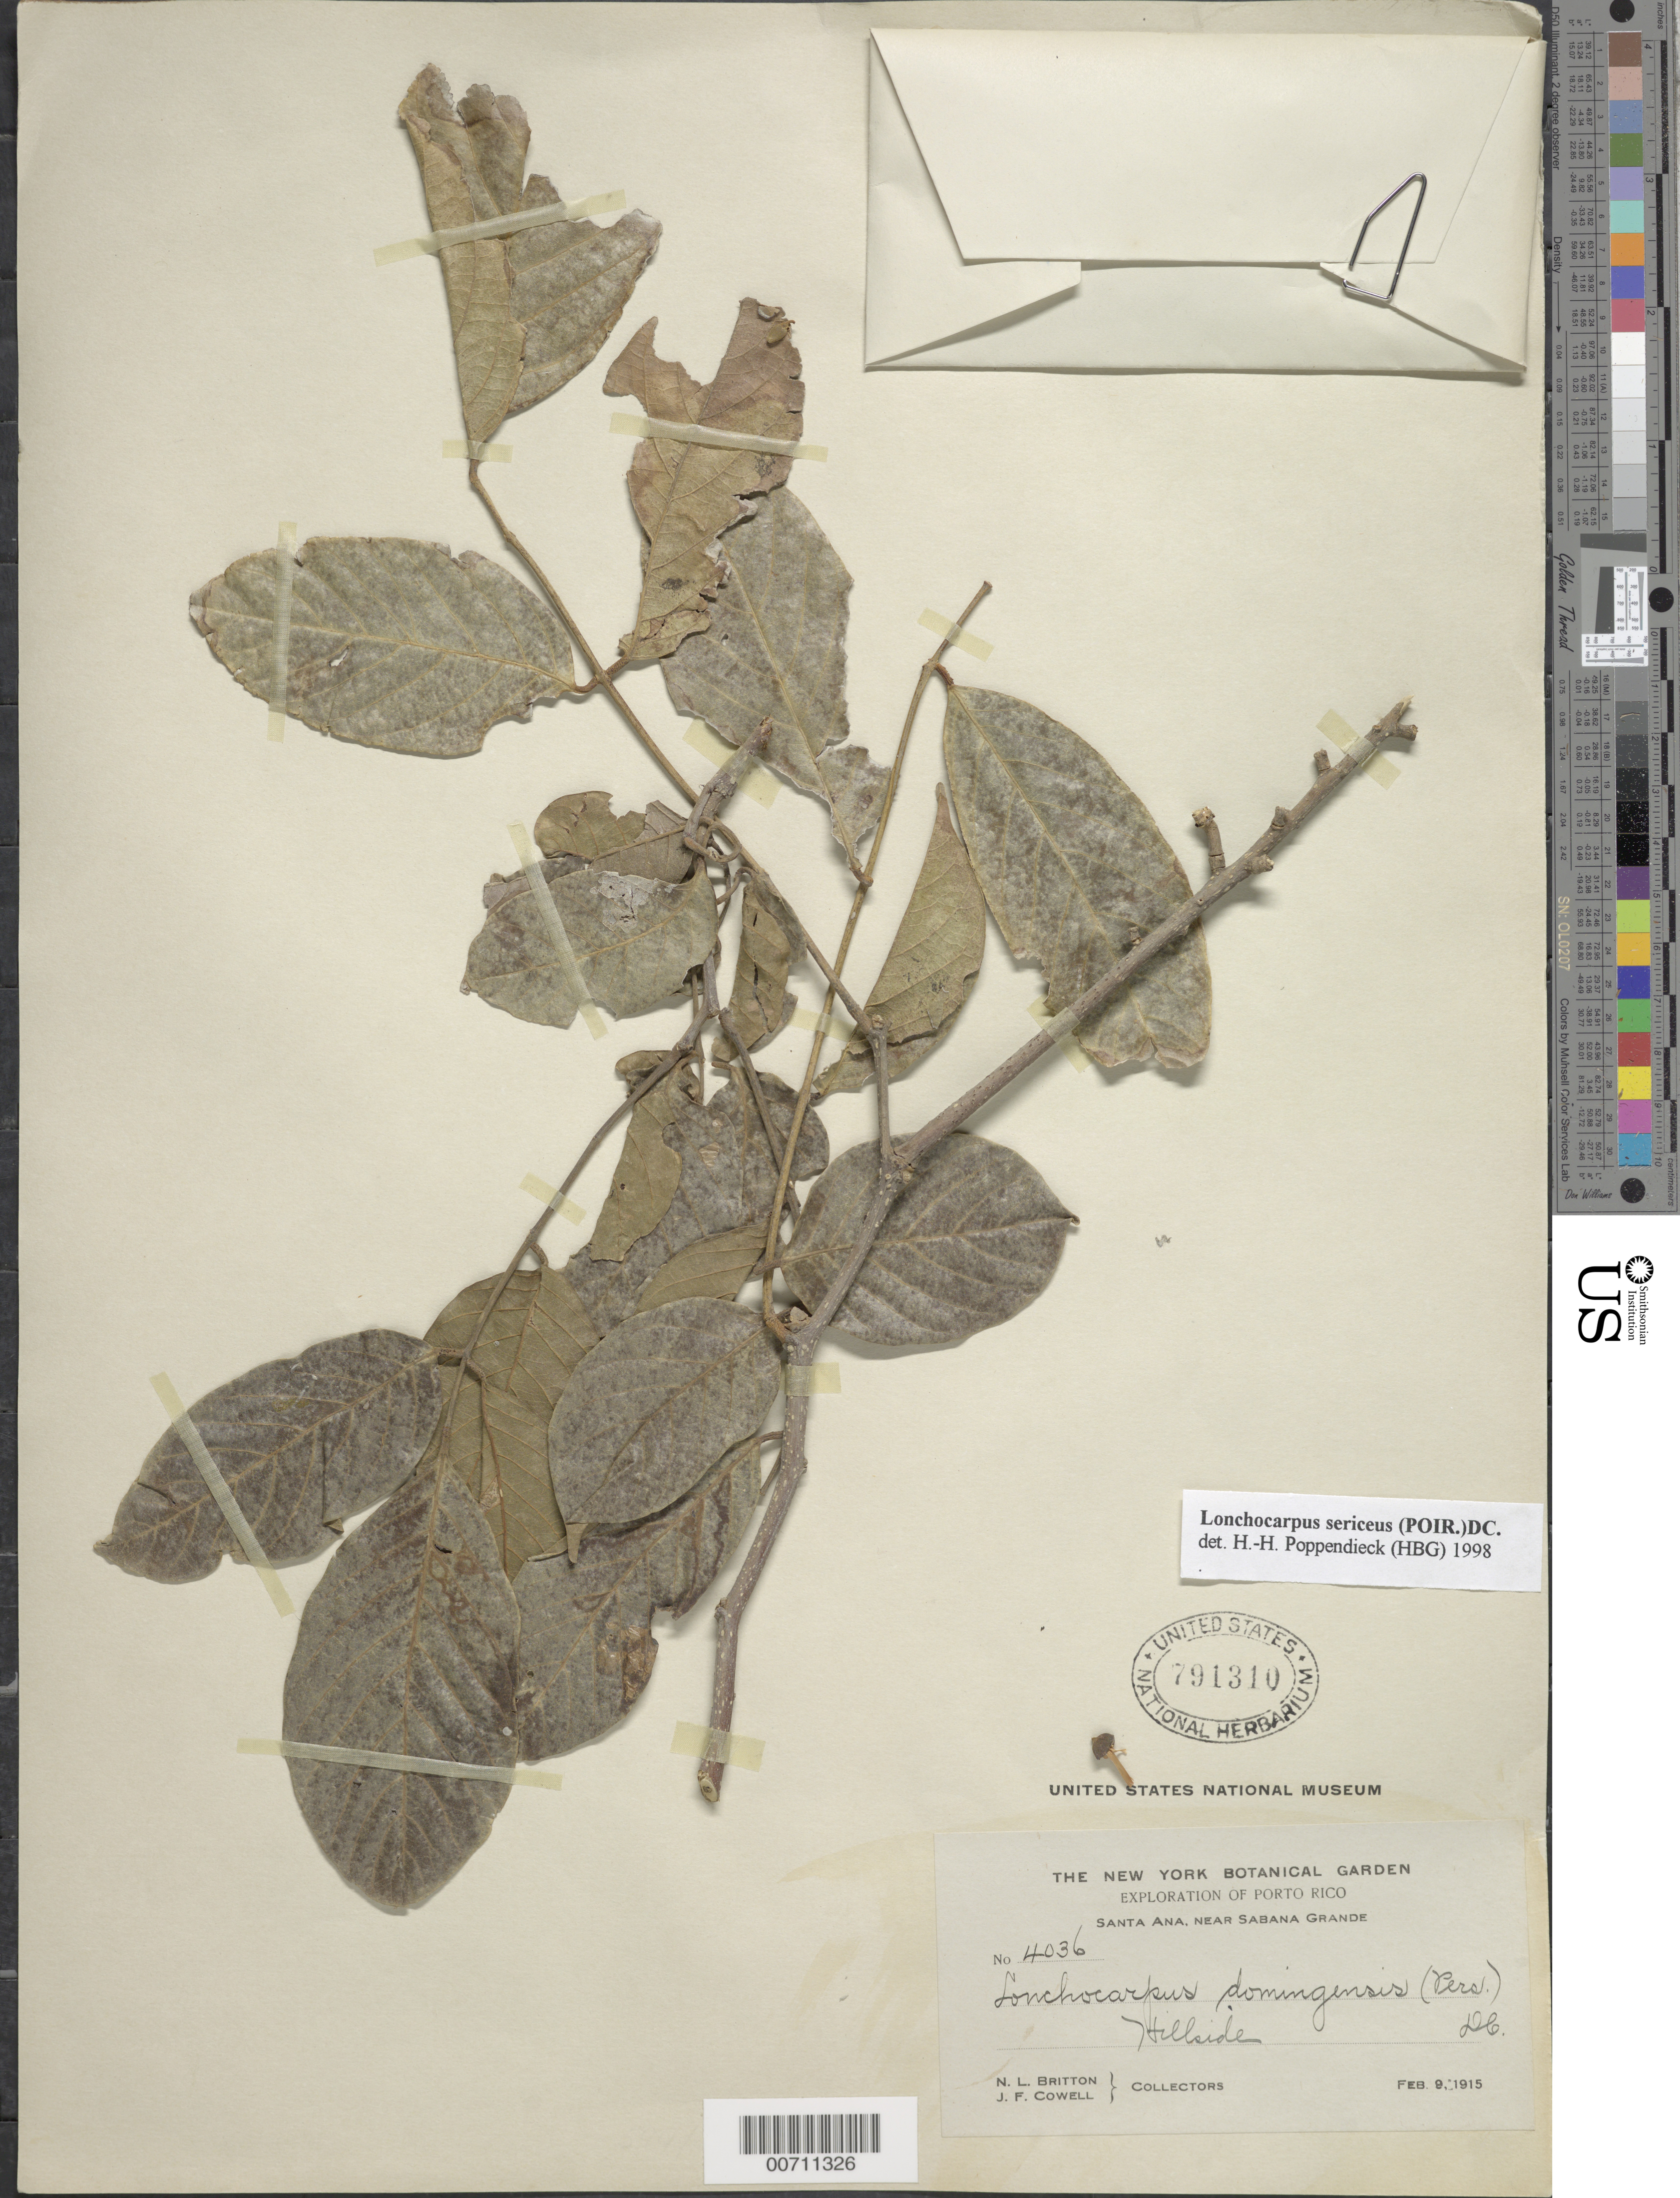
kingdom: Plantae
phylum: Tracheophyta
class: Magnoliopsida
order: Fabales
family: Fabaceae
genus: Lonchocarpus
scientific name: Lonchocarpus sericeus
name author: (Poir.) Kunth ex DC.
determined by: Poppendieck, H.-H., (HBG), Institut fur Allgemeine Botanik und Botanischer Garten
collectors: N. Britton & J. F. Cowell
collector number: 4036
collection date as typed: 09 Feb 1915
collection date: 1915-02-09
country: Puerto Rico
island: Greater Antilles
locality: Santa Ana, near Sabana Grande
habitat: Hillside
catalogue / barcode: US 791310